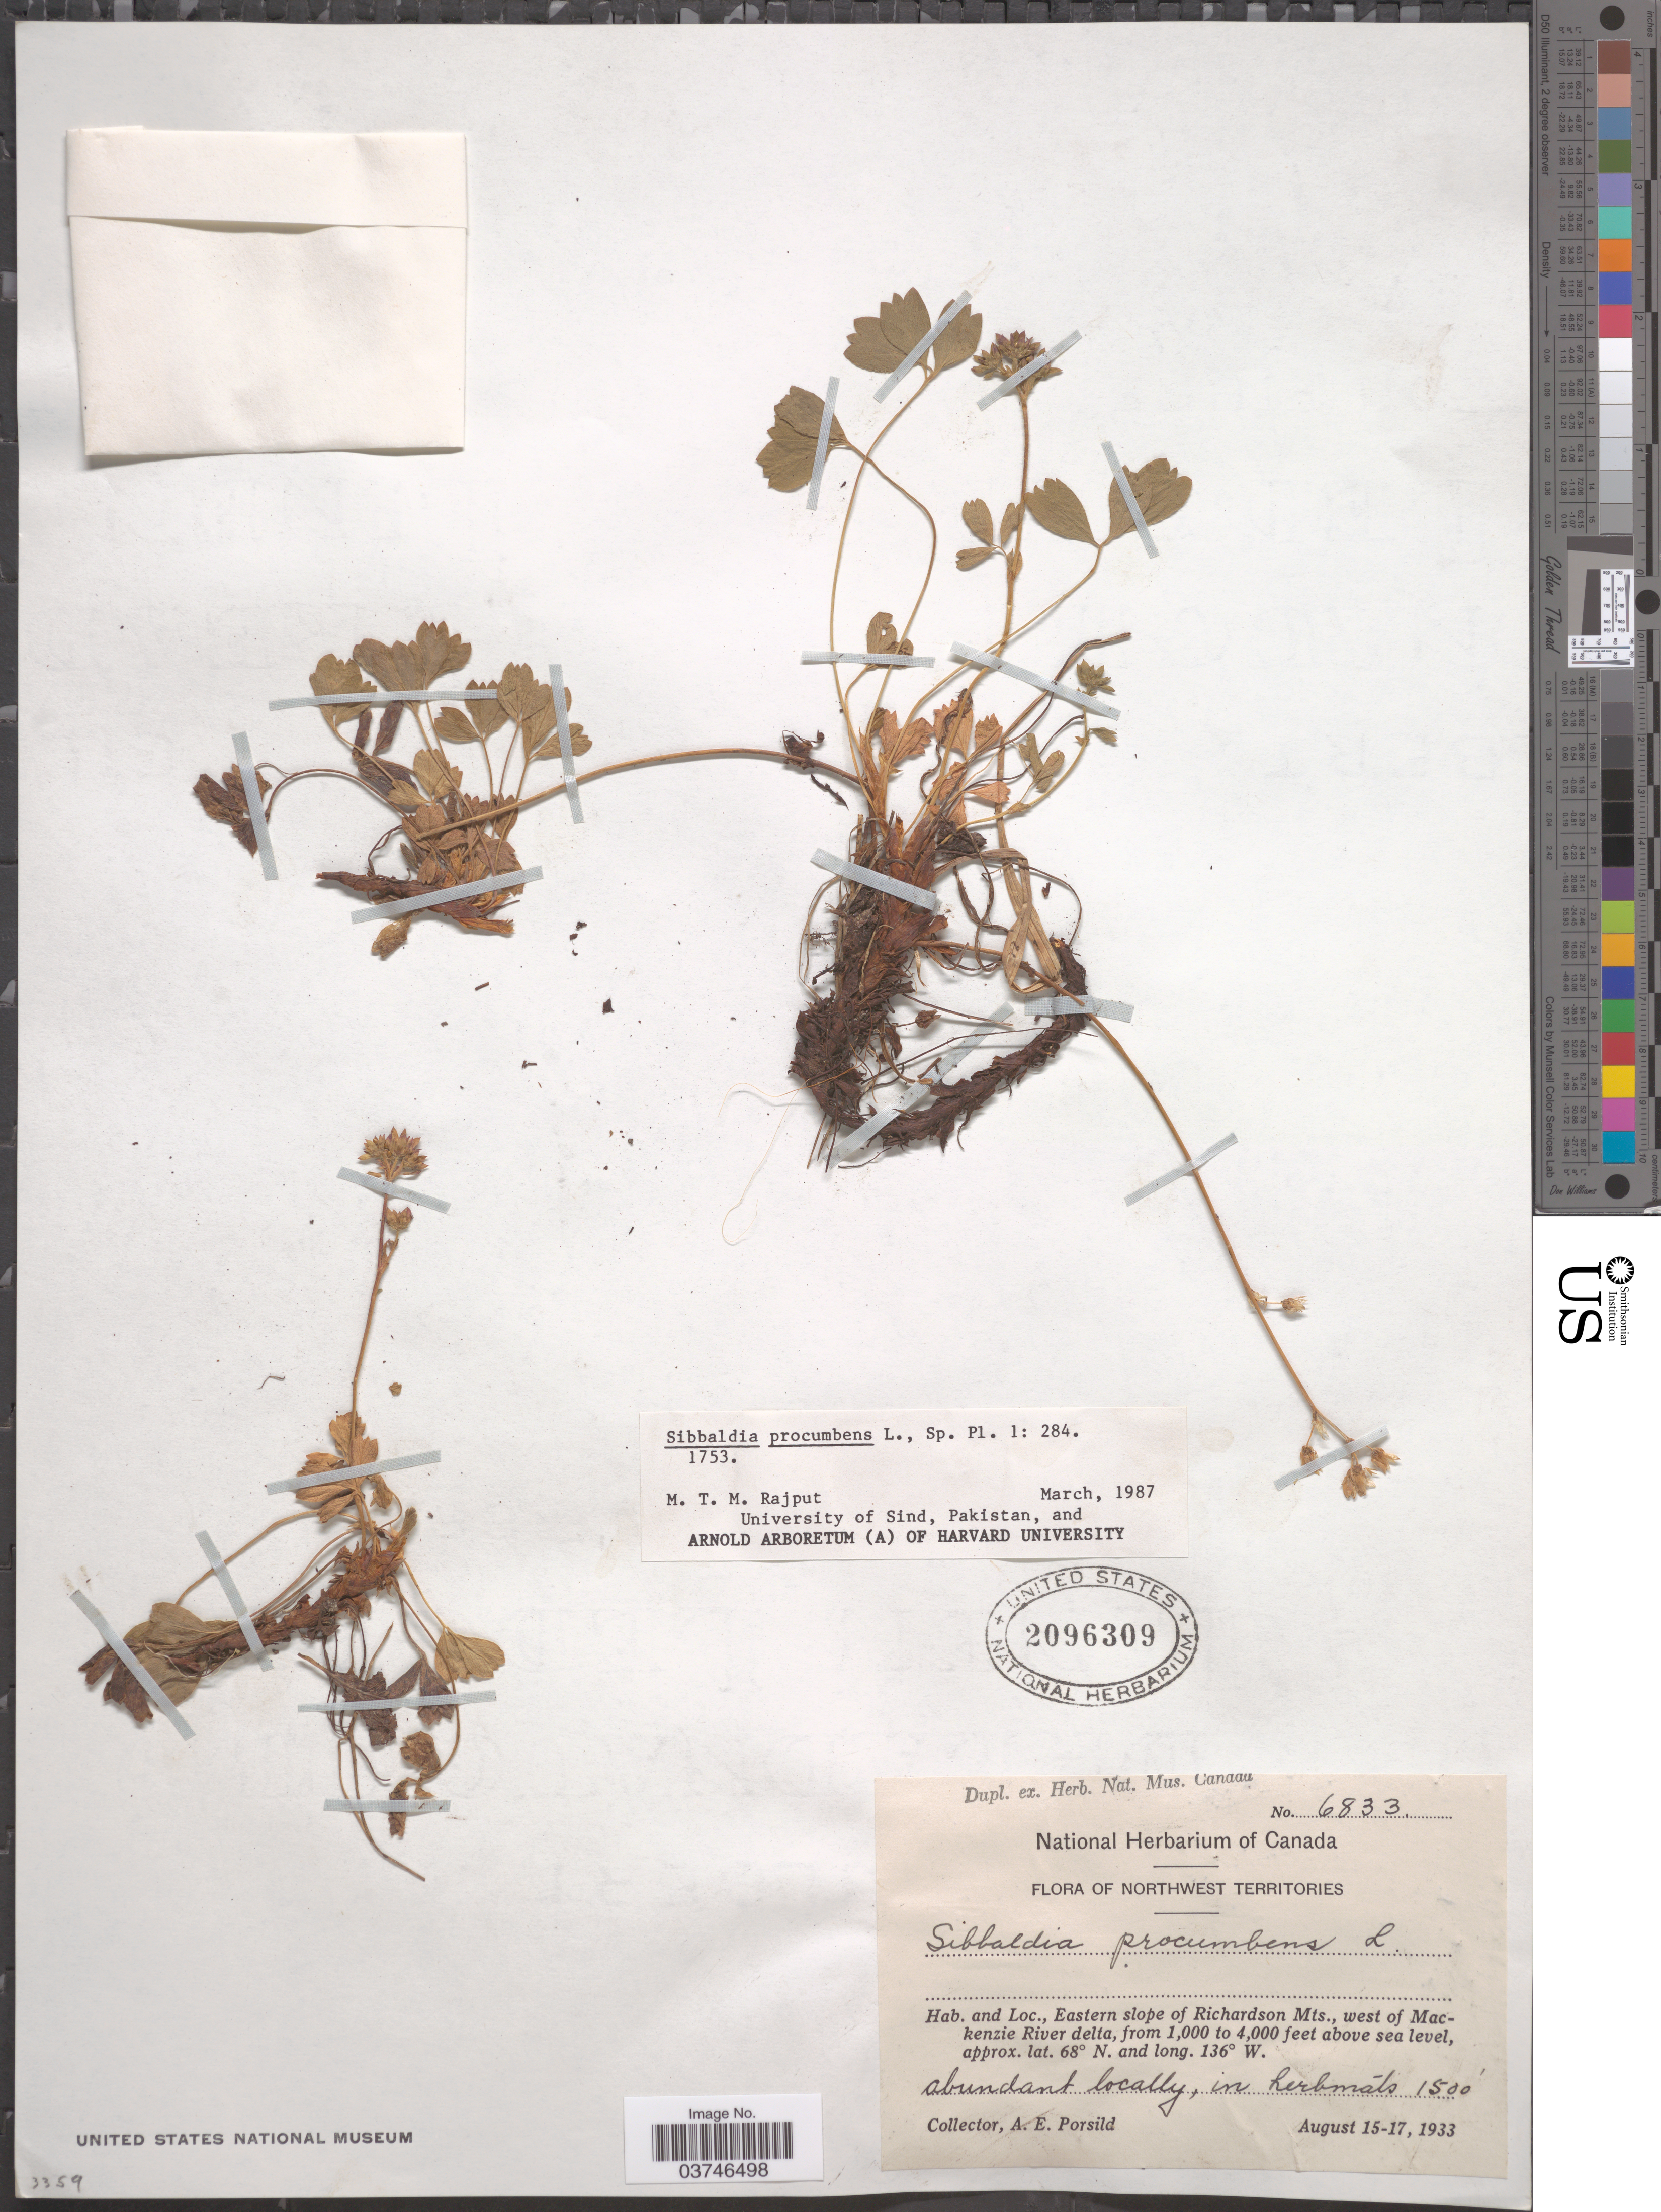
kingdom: Plantae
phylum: Tracheophyta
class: Magnoliopsida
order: Rosales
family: Rosaceae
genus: Sibbaldia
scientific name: Sibbaldia procumbens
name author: L.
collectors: A. E. Porsild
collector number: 6833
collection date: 1933-08-15/1933-08-17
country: Canada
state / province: Northwest Territories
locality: Eastern slope of Richardson Mts., west of mackenzie River delta.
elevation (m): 305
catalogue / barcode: US 2096309